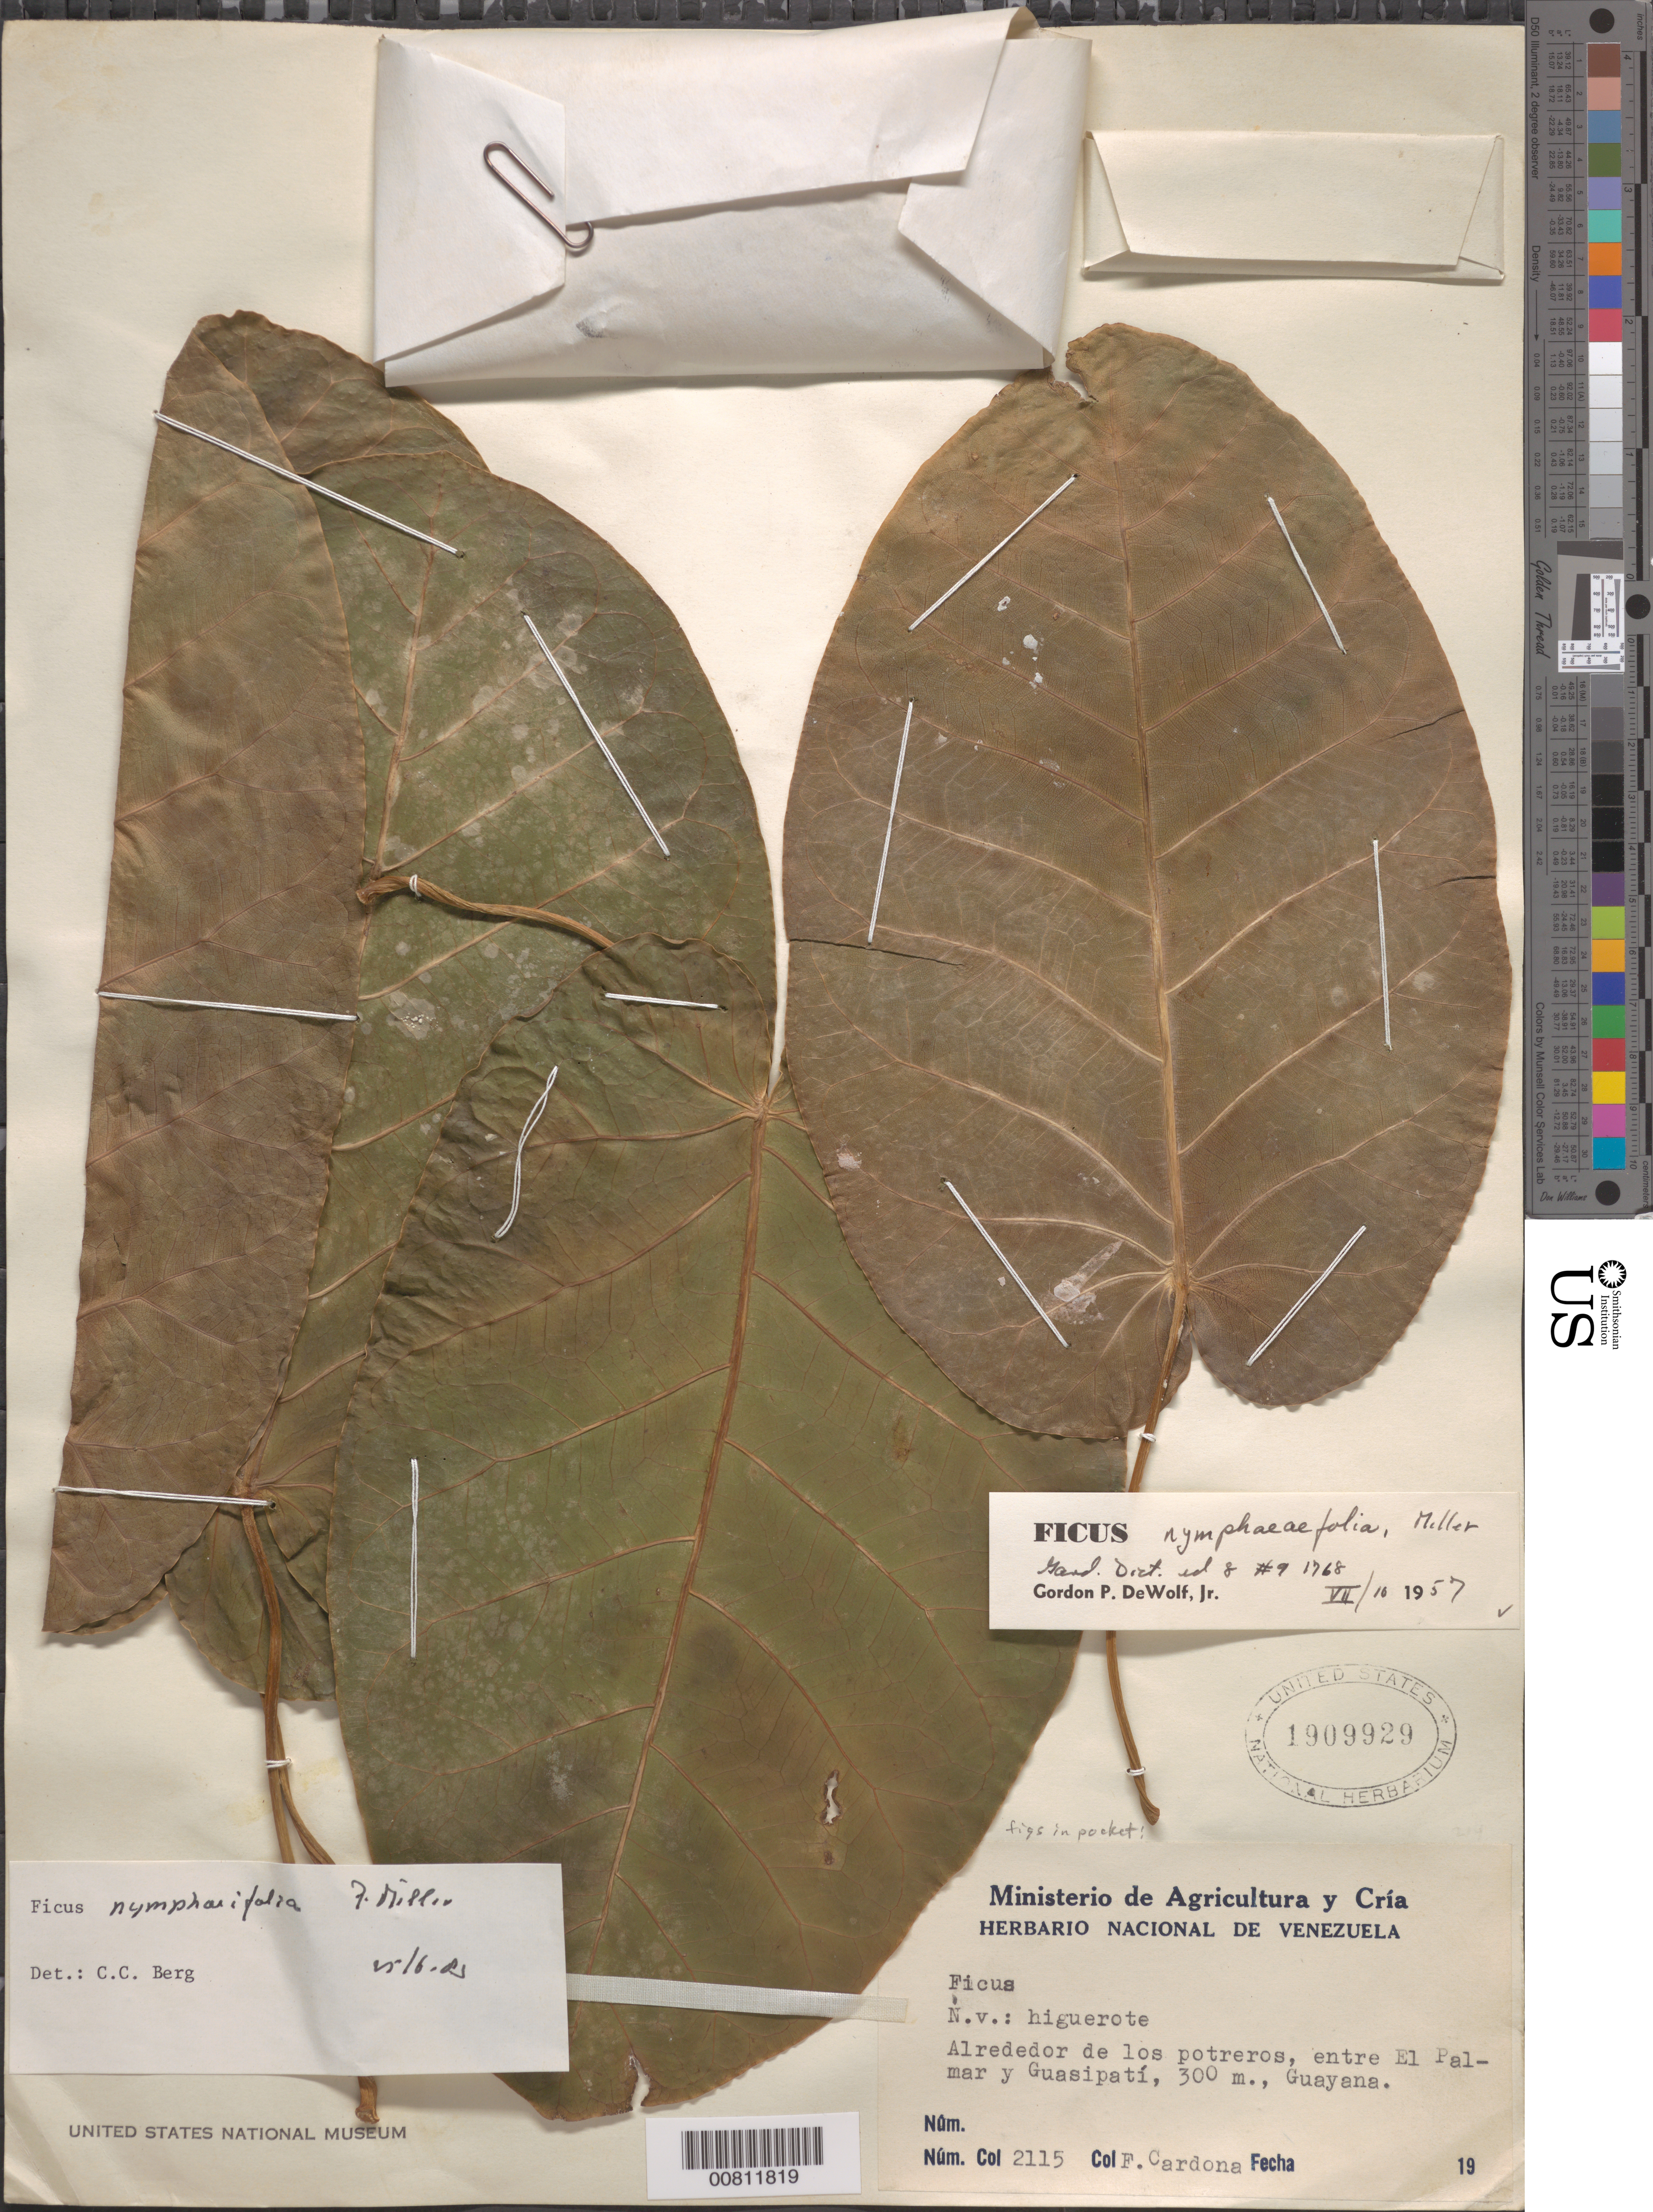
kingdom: Plantae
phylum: Tracheophyta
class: Magnoliopsida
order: Rosales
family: Moraceae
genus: Ficus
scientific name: Ficus nymphaeifolia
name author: Mill.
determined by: Berg, C. C.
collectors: F. Cardona Puig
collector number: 2115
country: Venezuela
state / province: Bolívar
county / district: Caroni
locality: El Palmar a Guasipatí, Guayana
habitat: Alrededores de los potreros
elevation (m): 300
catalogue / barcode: US 1909929